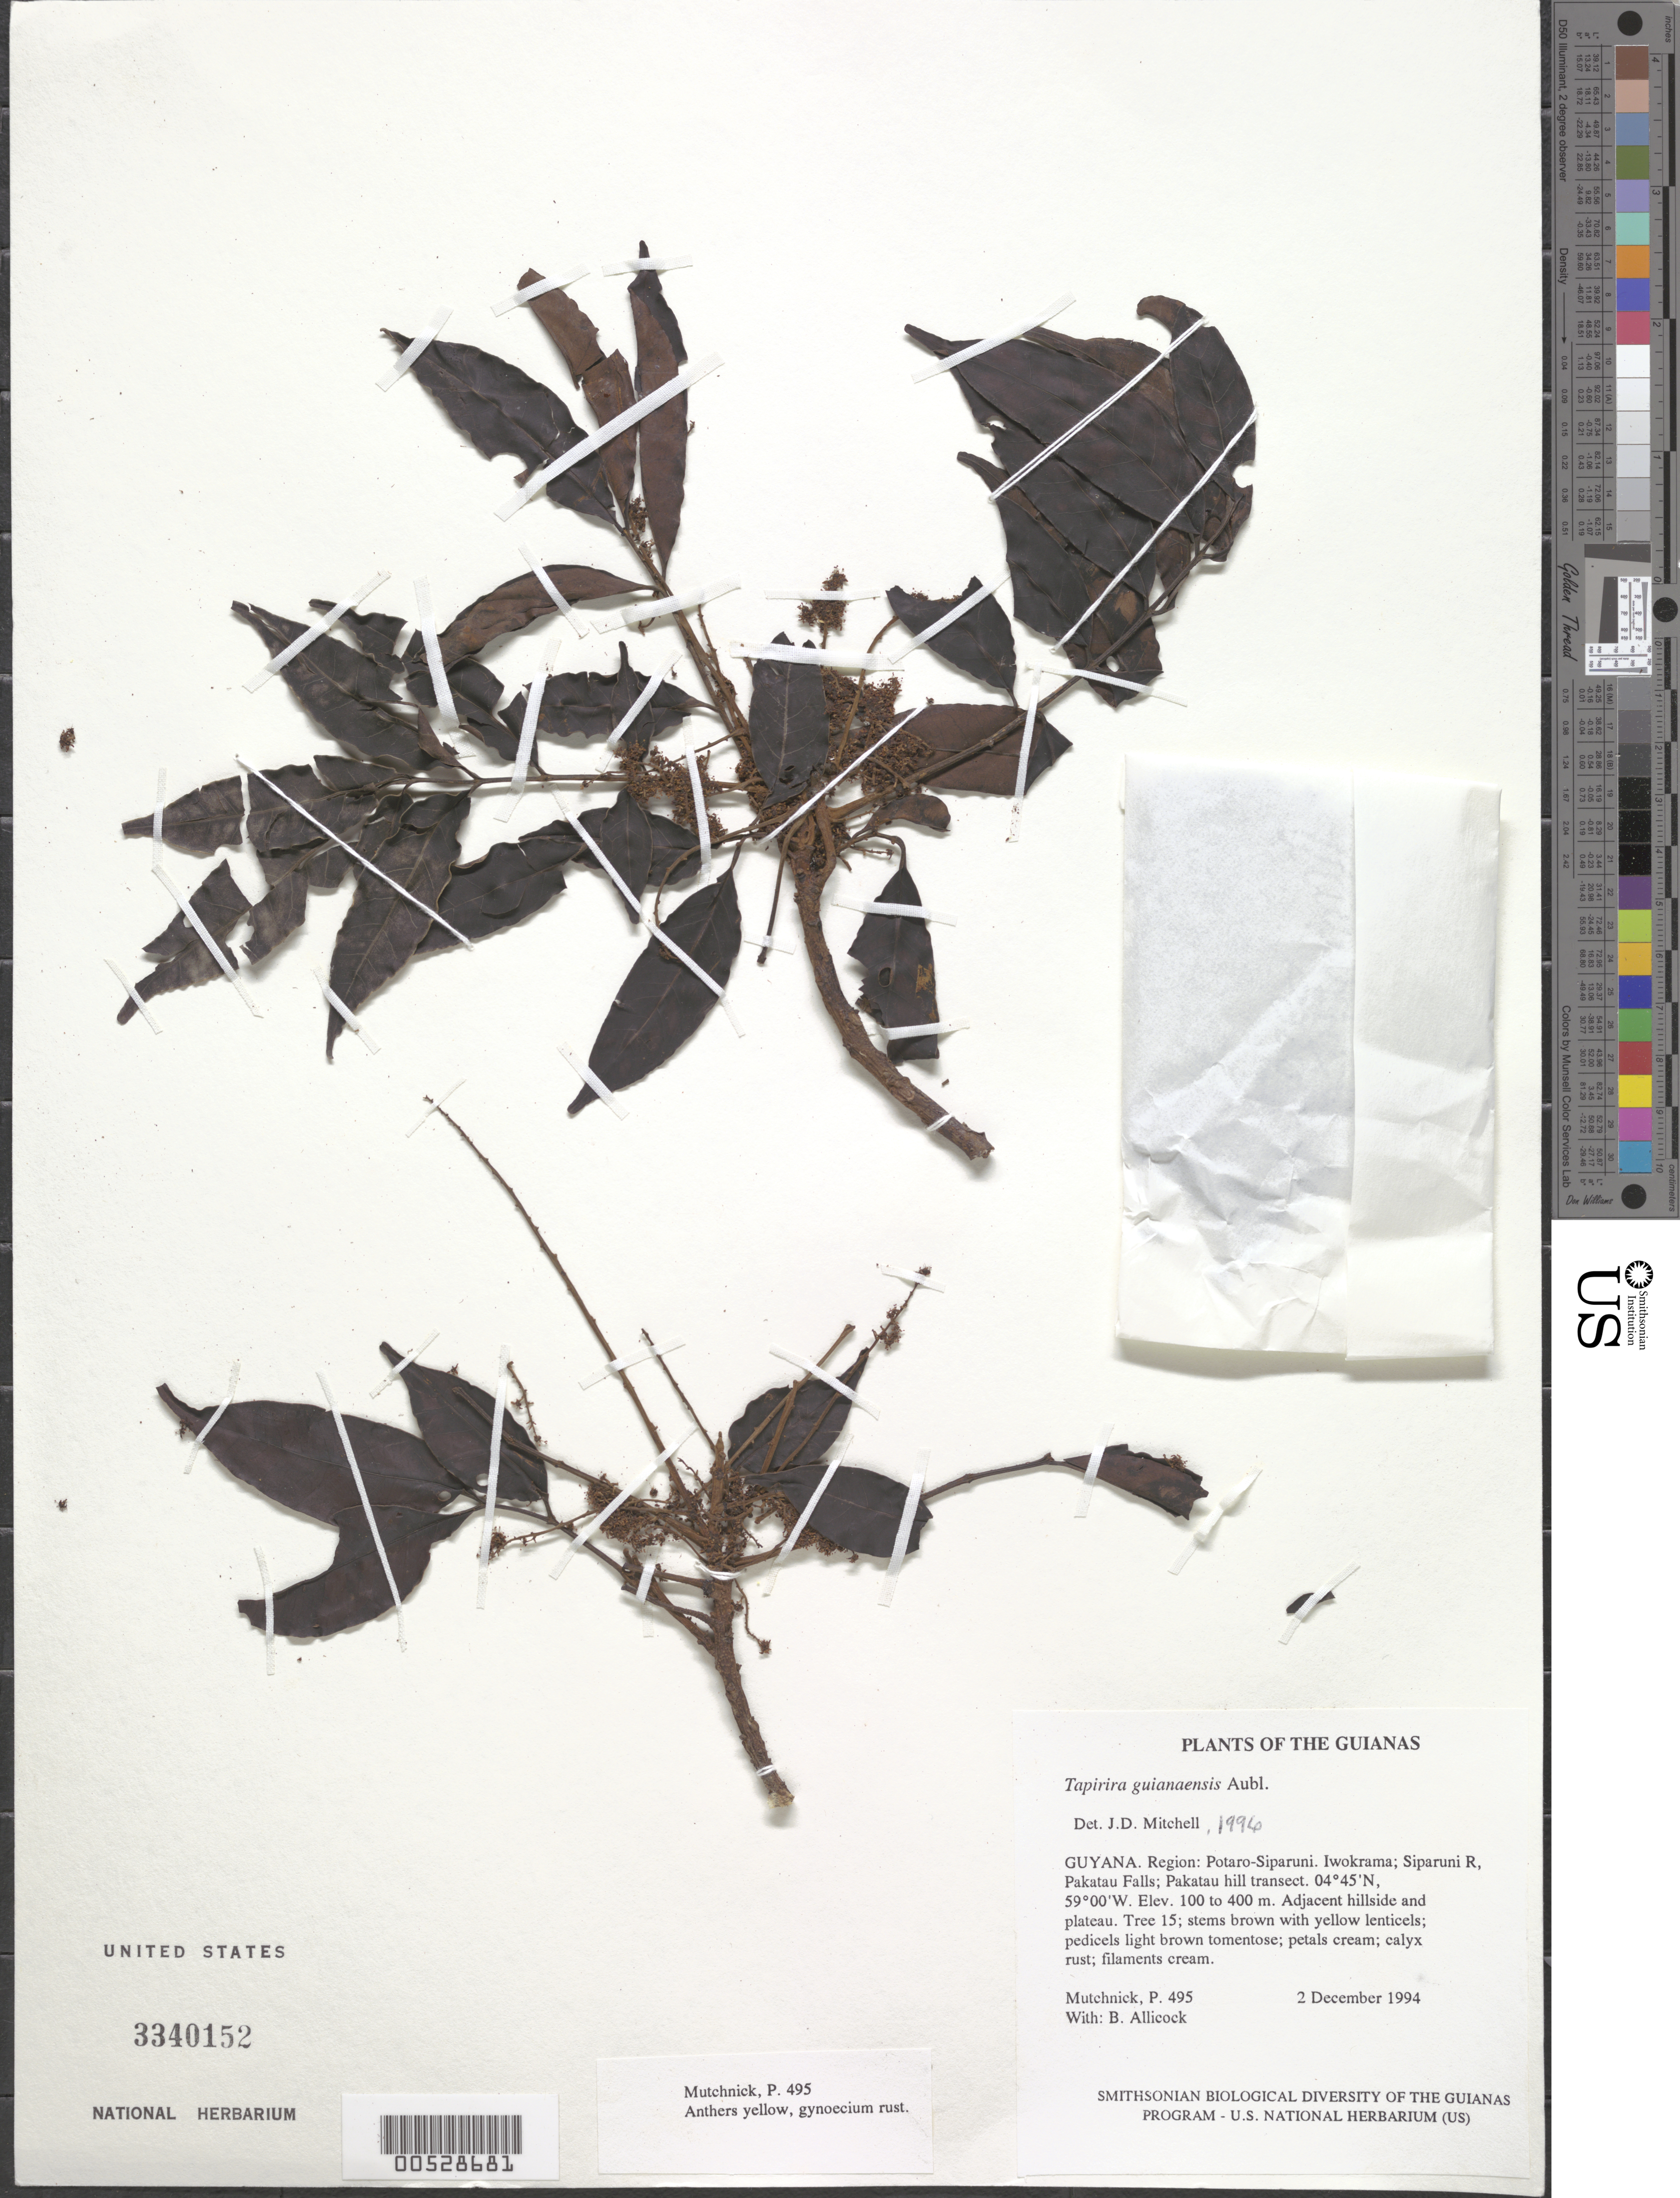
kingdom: Plantae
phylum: Tracheophyta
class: Magnoliopsida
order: Sapindales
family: Anacardiaceae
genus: Tapirira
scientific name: Tapirira guianensis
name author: Aubl.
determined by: Mitchell, John D.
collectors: P. Mutchnick & B. Allicock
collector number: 495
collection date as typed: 2 December 1994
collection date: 1994-12-02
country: Guyana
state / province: Potaro-Siparuni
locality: Iwokrama; Siparuni R, Pakatau Falls; Pakatau hill transect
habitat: Adjacent hillside and plateau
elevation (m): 100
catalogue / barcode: US 3340152